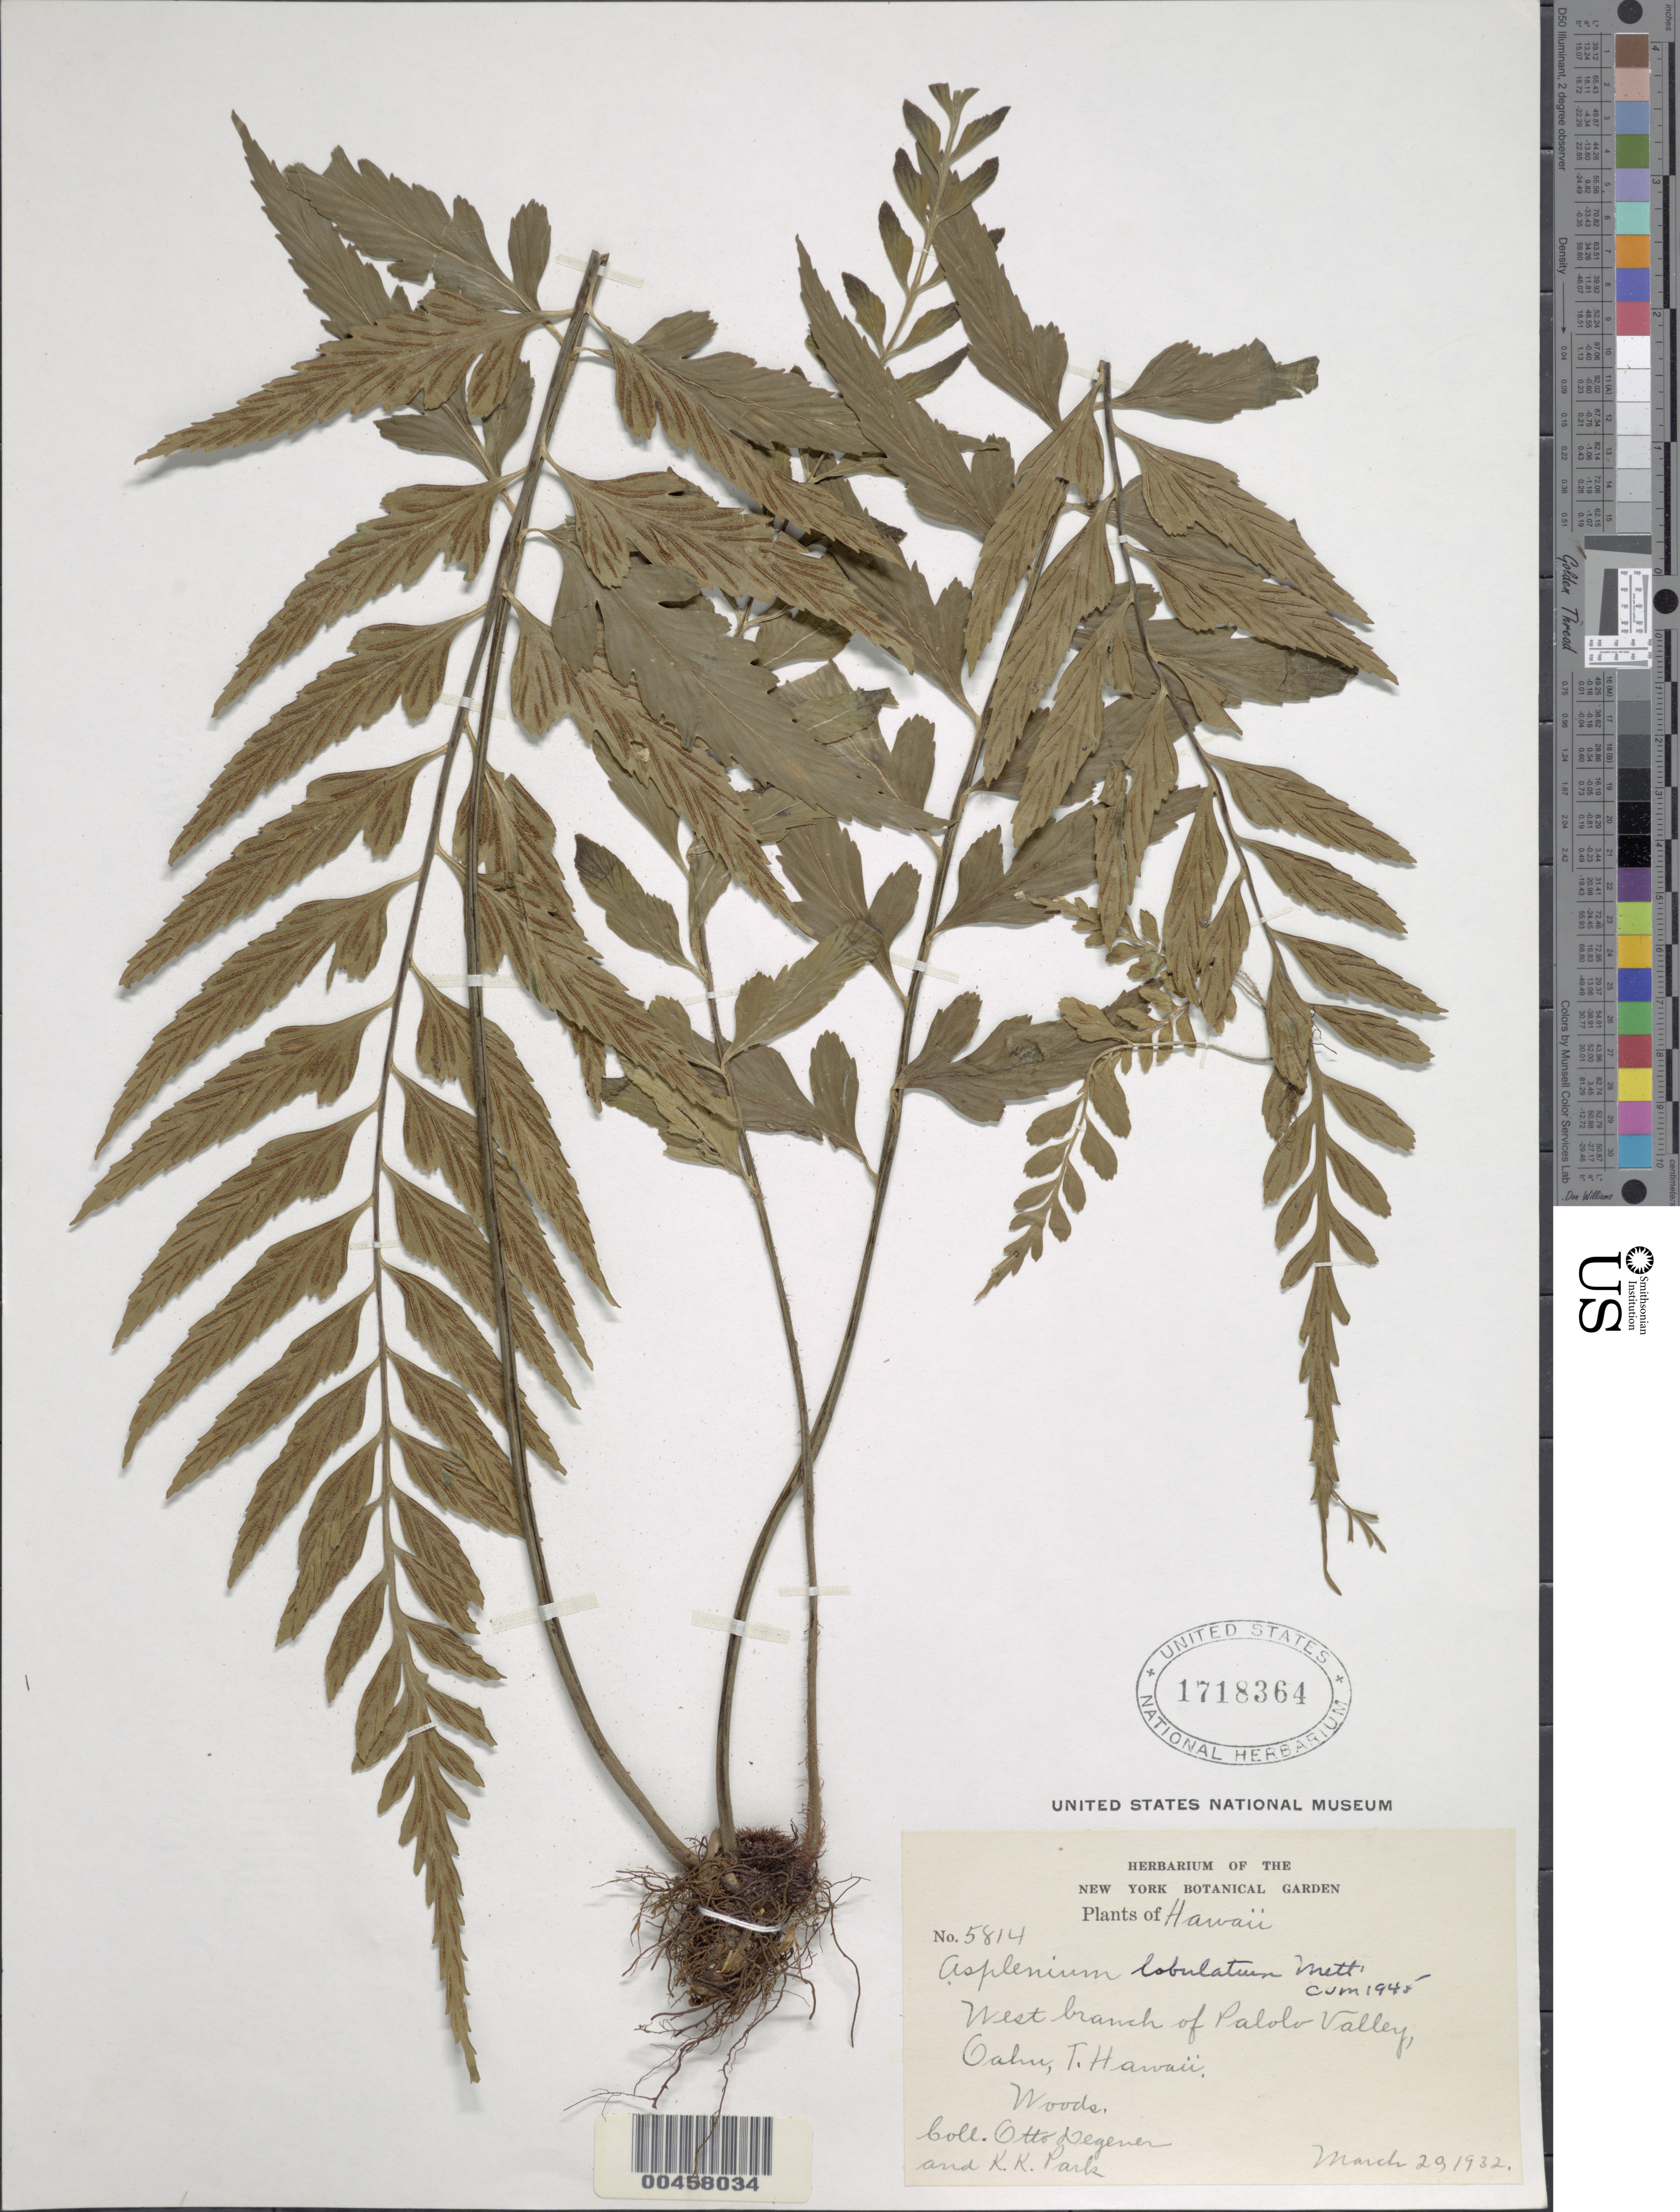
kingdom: Plantae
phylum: Tracheophyta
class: Polypodiopsida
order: Polypodiales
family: Aspleniaceae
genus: Asplenium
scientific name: Asplenium lobulatum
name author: Mett.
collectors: O. Degener & K. Park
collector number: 5814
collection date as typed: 20 Mar 1932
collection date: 1932-03-20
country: United States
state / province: Hawaii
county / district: Honolulu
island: Oahu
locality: West branch of Palolo Valley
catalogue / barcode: US 1718364